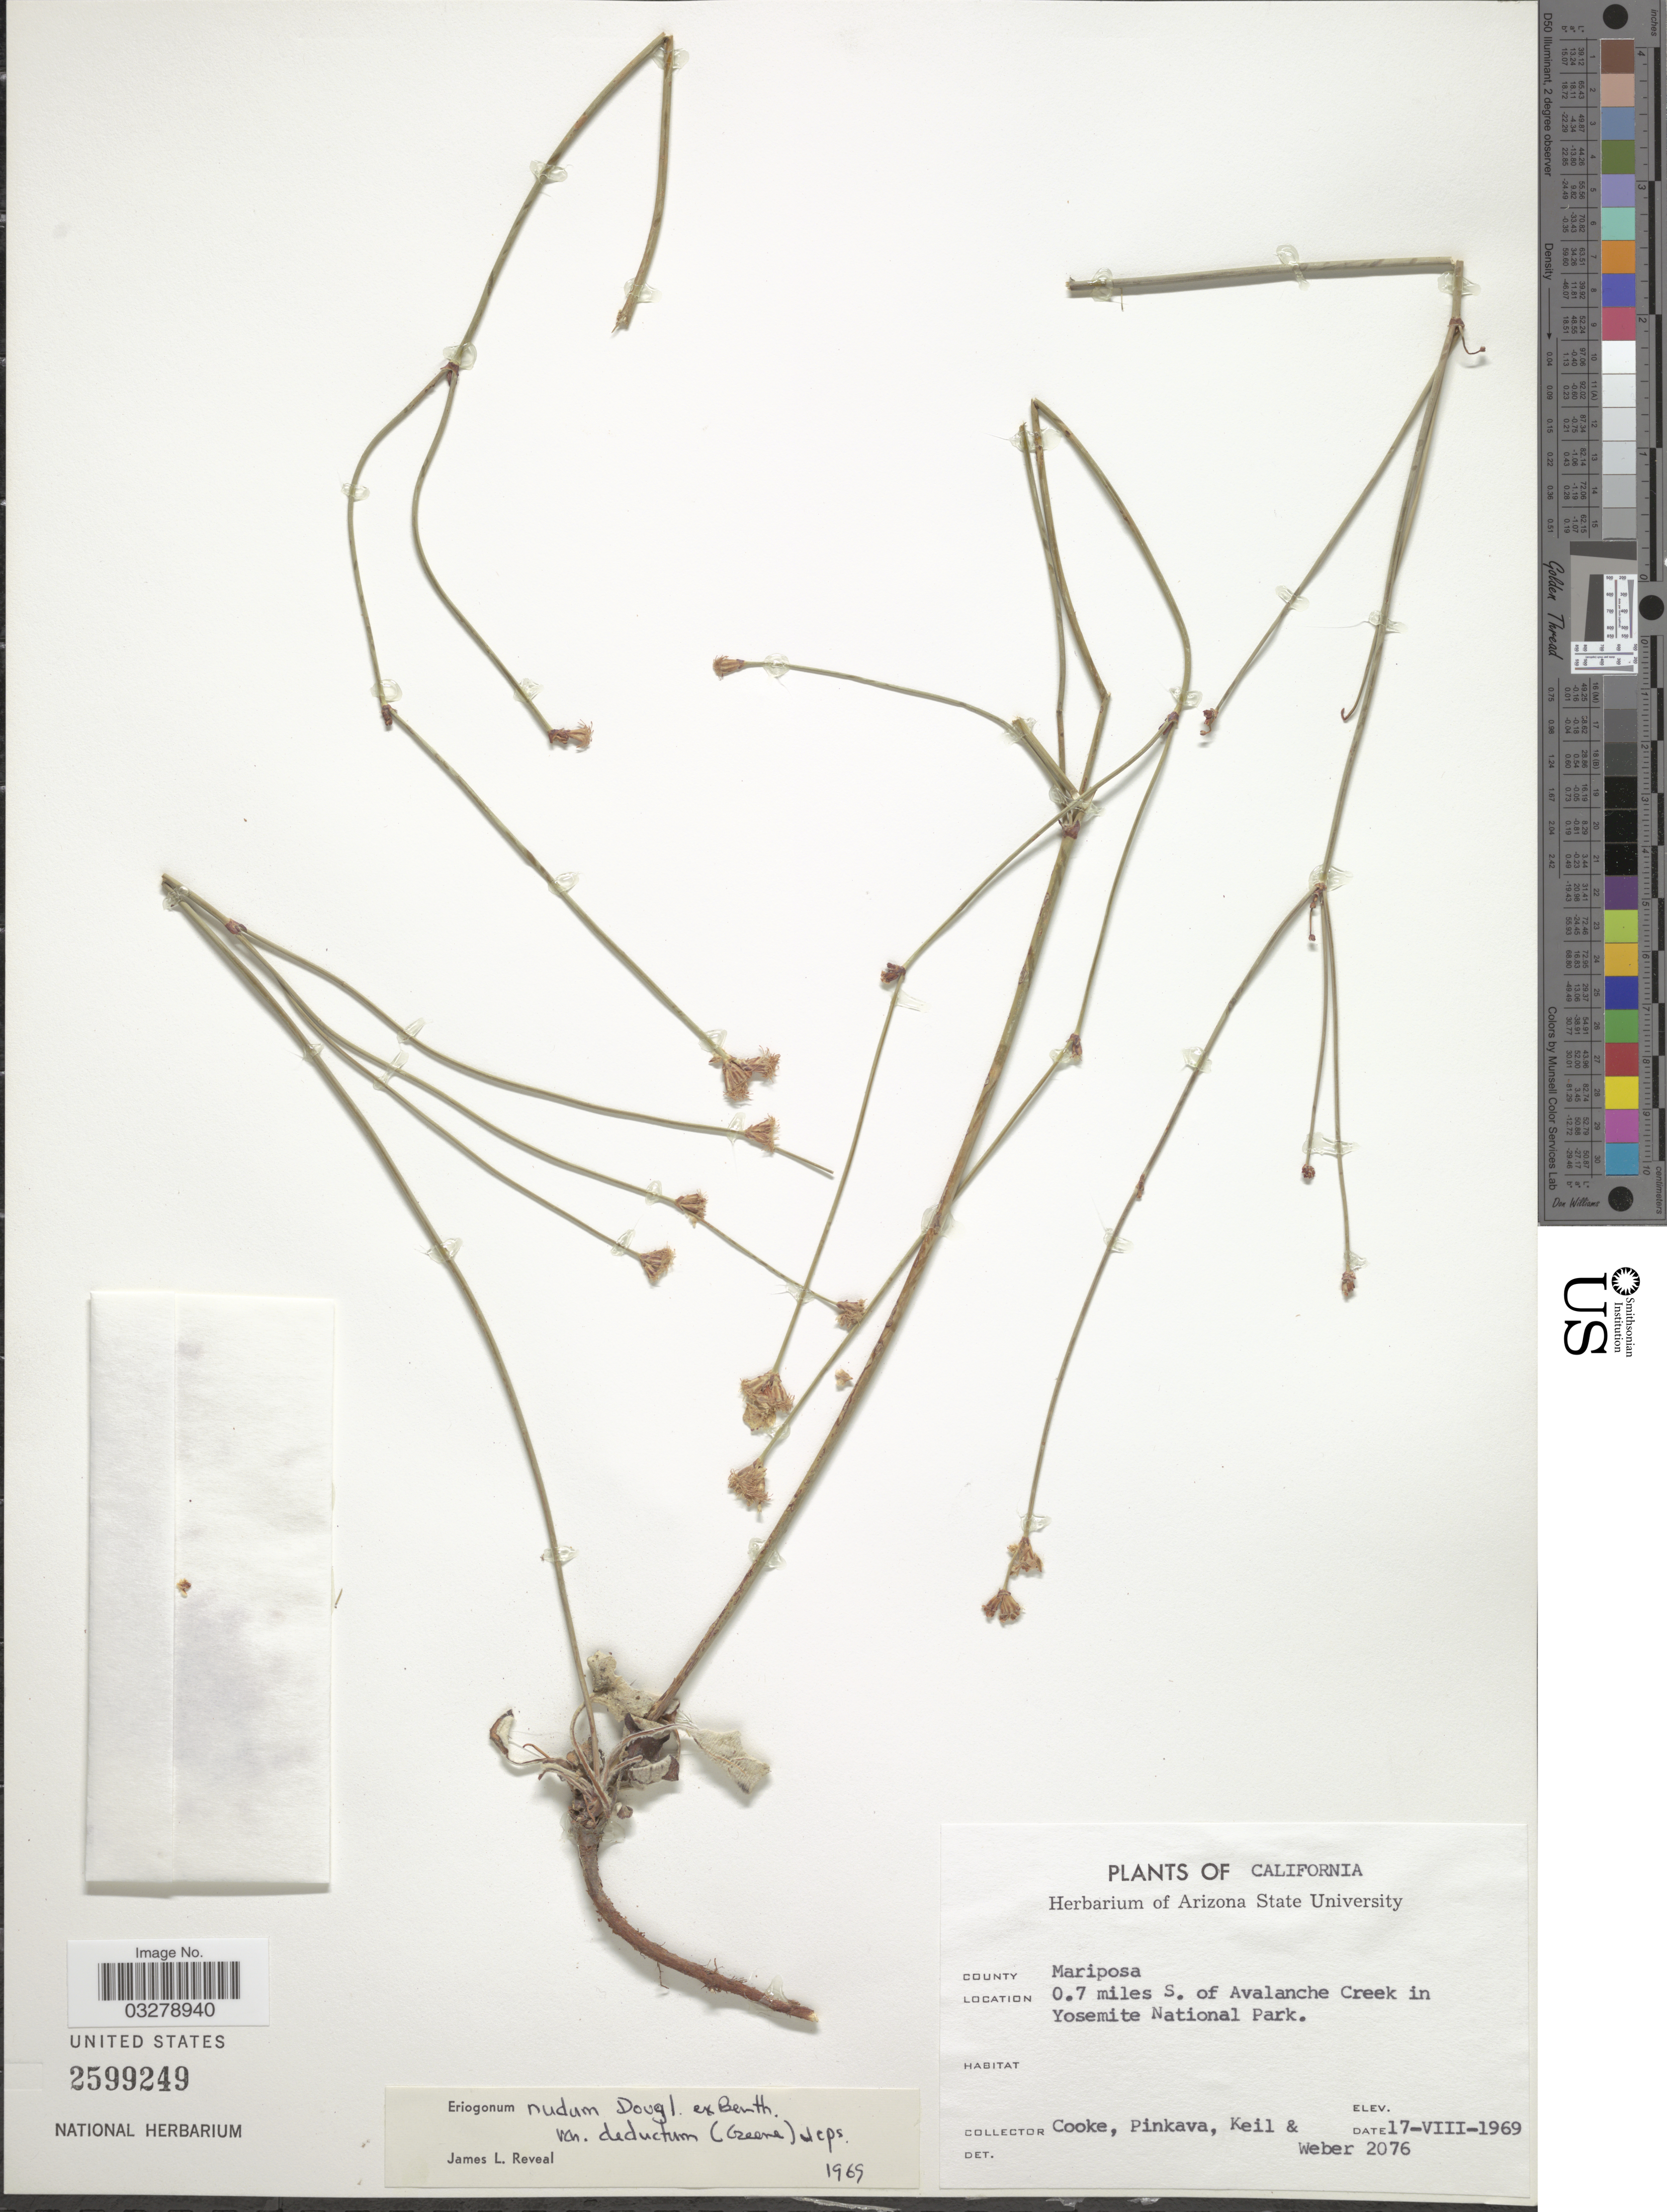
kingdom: Plantae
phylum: Tracheophyta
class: Magnoliopsida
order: Caryophyllales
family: Polygonaceae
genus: Eriogonum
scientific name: Eriogonum nudum var. deductum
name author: (Greene) Jeps.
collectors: Cooke, -. Pinkava, Keil & -- Weber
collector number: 2076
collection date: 1969-08-17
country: United States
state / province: California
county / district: Mariposa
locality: County Mariposa, 0.7 miles S. of Avalanche Creek in Yosemite National Park.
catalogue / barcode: US 2599249